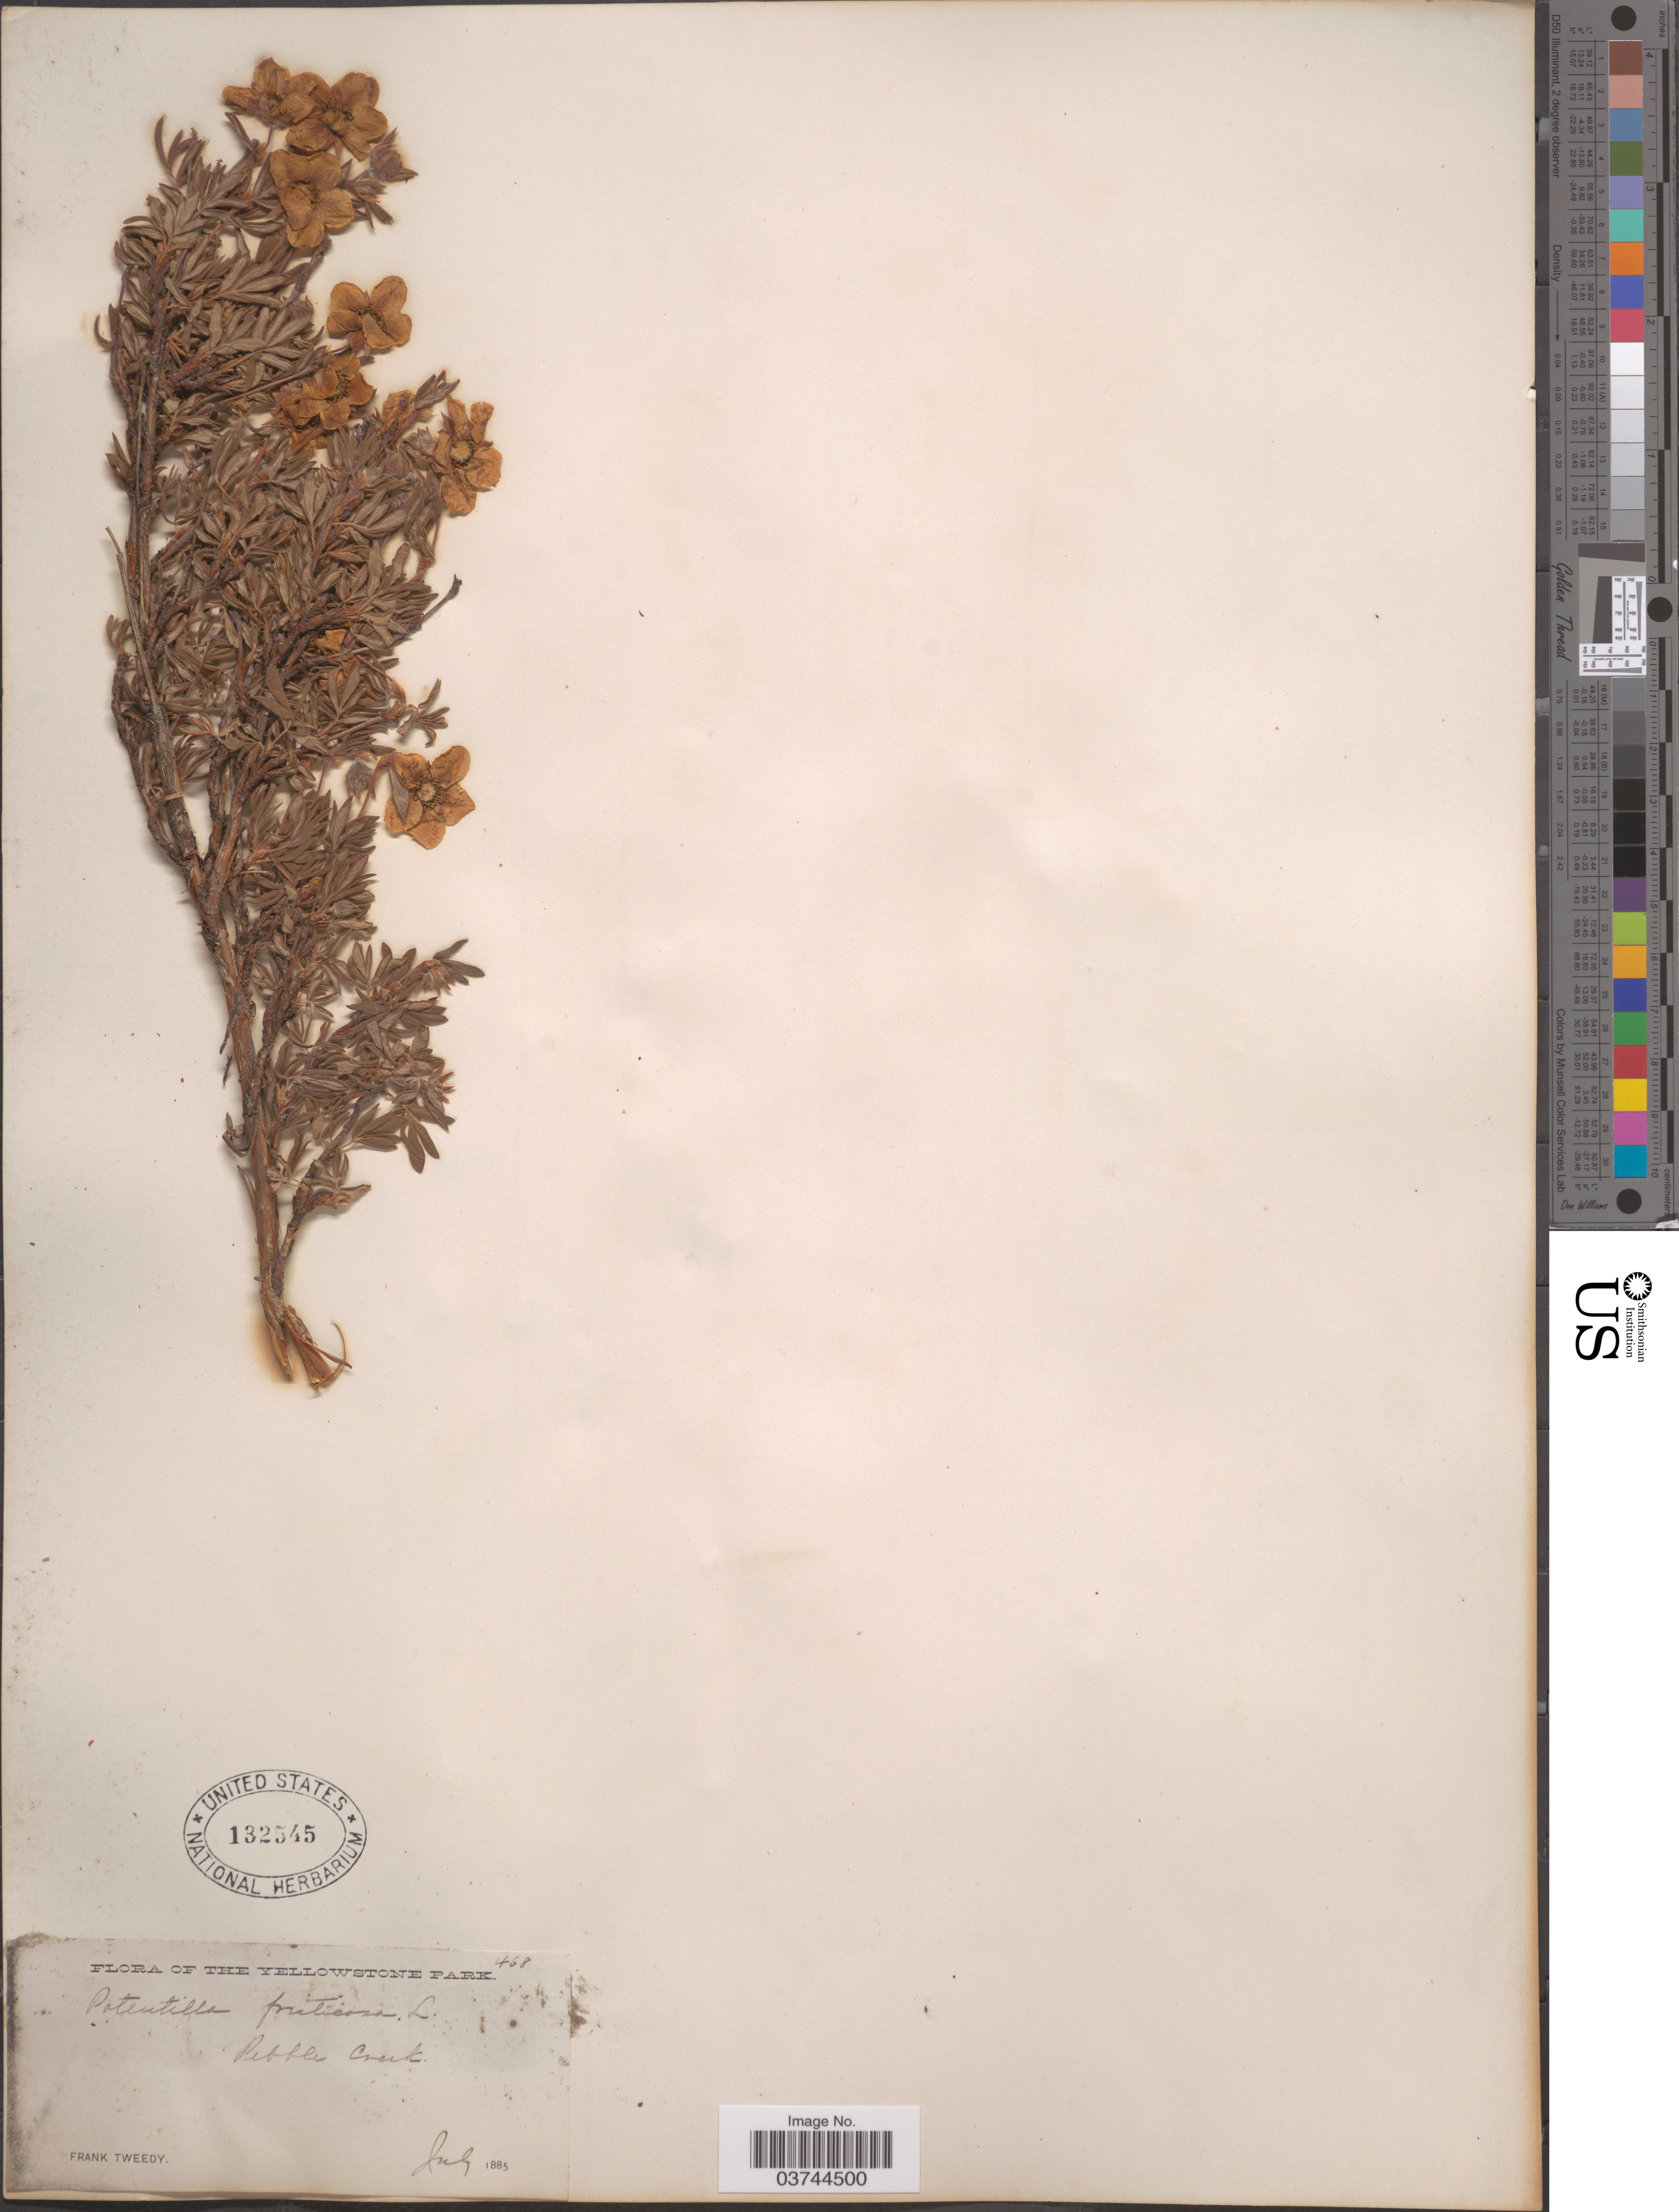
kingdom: Plantae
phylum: Tracheophyta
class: Magnoliopsida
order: Rosales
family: Rosaceae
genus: Dasiphora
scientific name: Dasiphora fruticosa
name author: (L.) Rydb.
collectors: F. Tweedy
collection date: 1885-07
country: United States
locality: The Yellowstone Park. Pebble Creek.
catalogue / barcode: US 132545